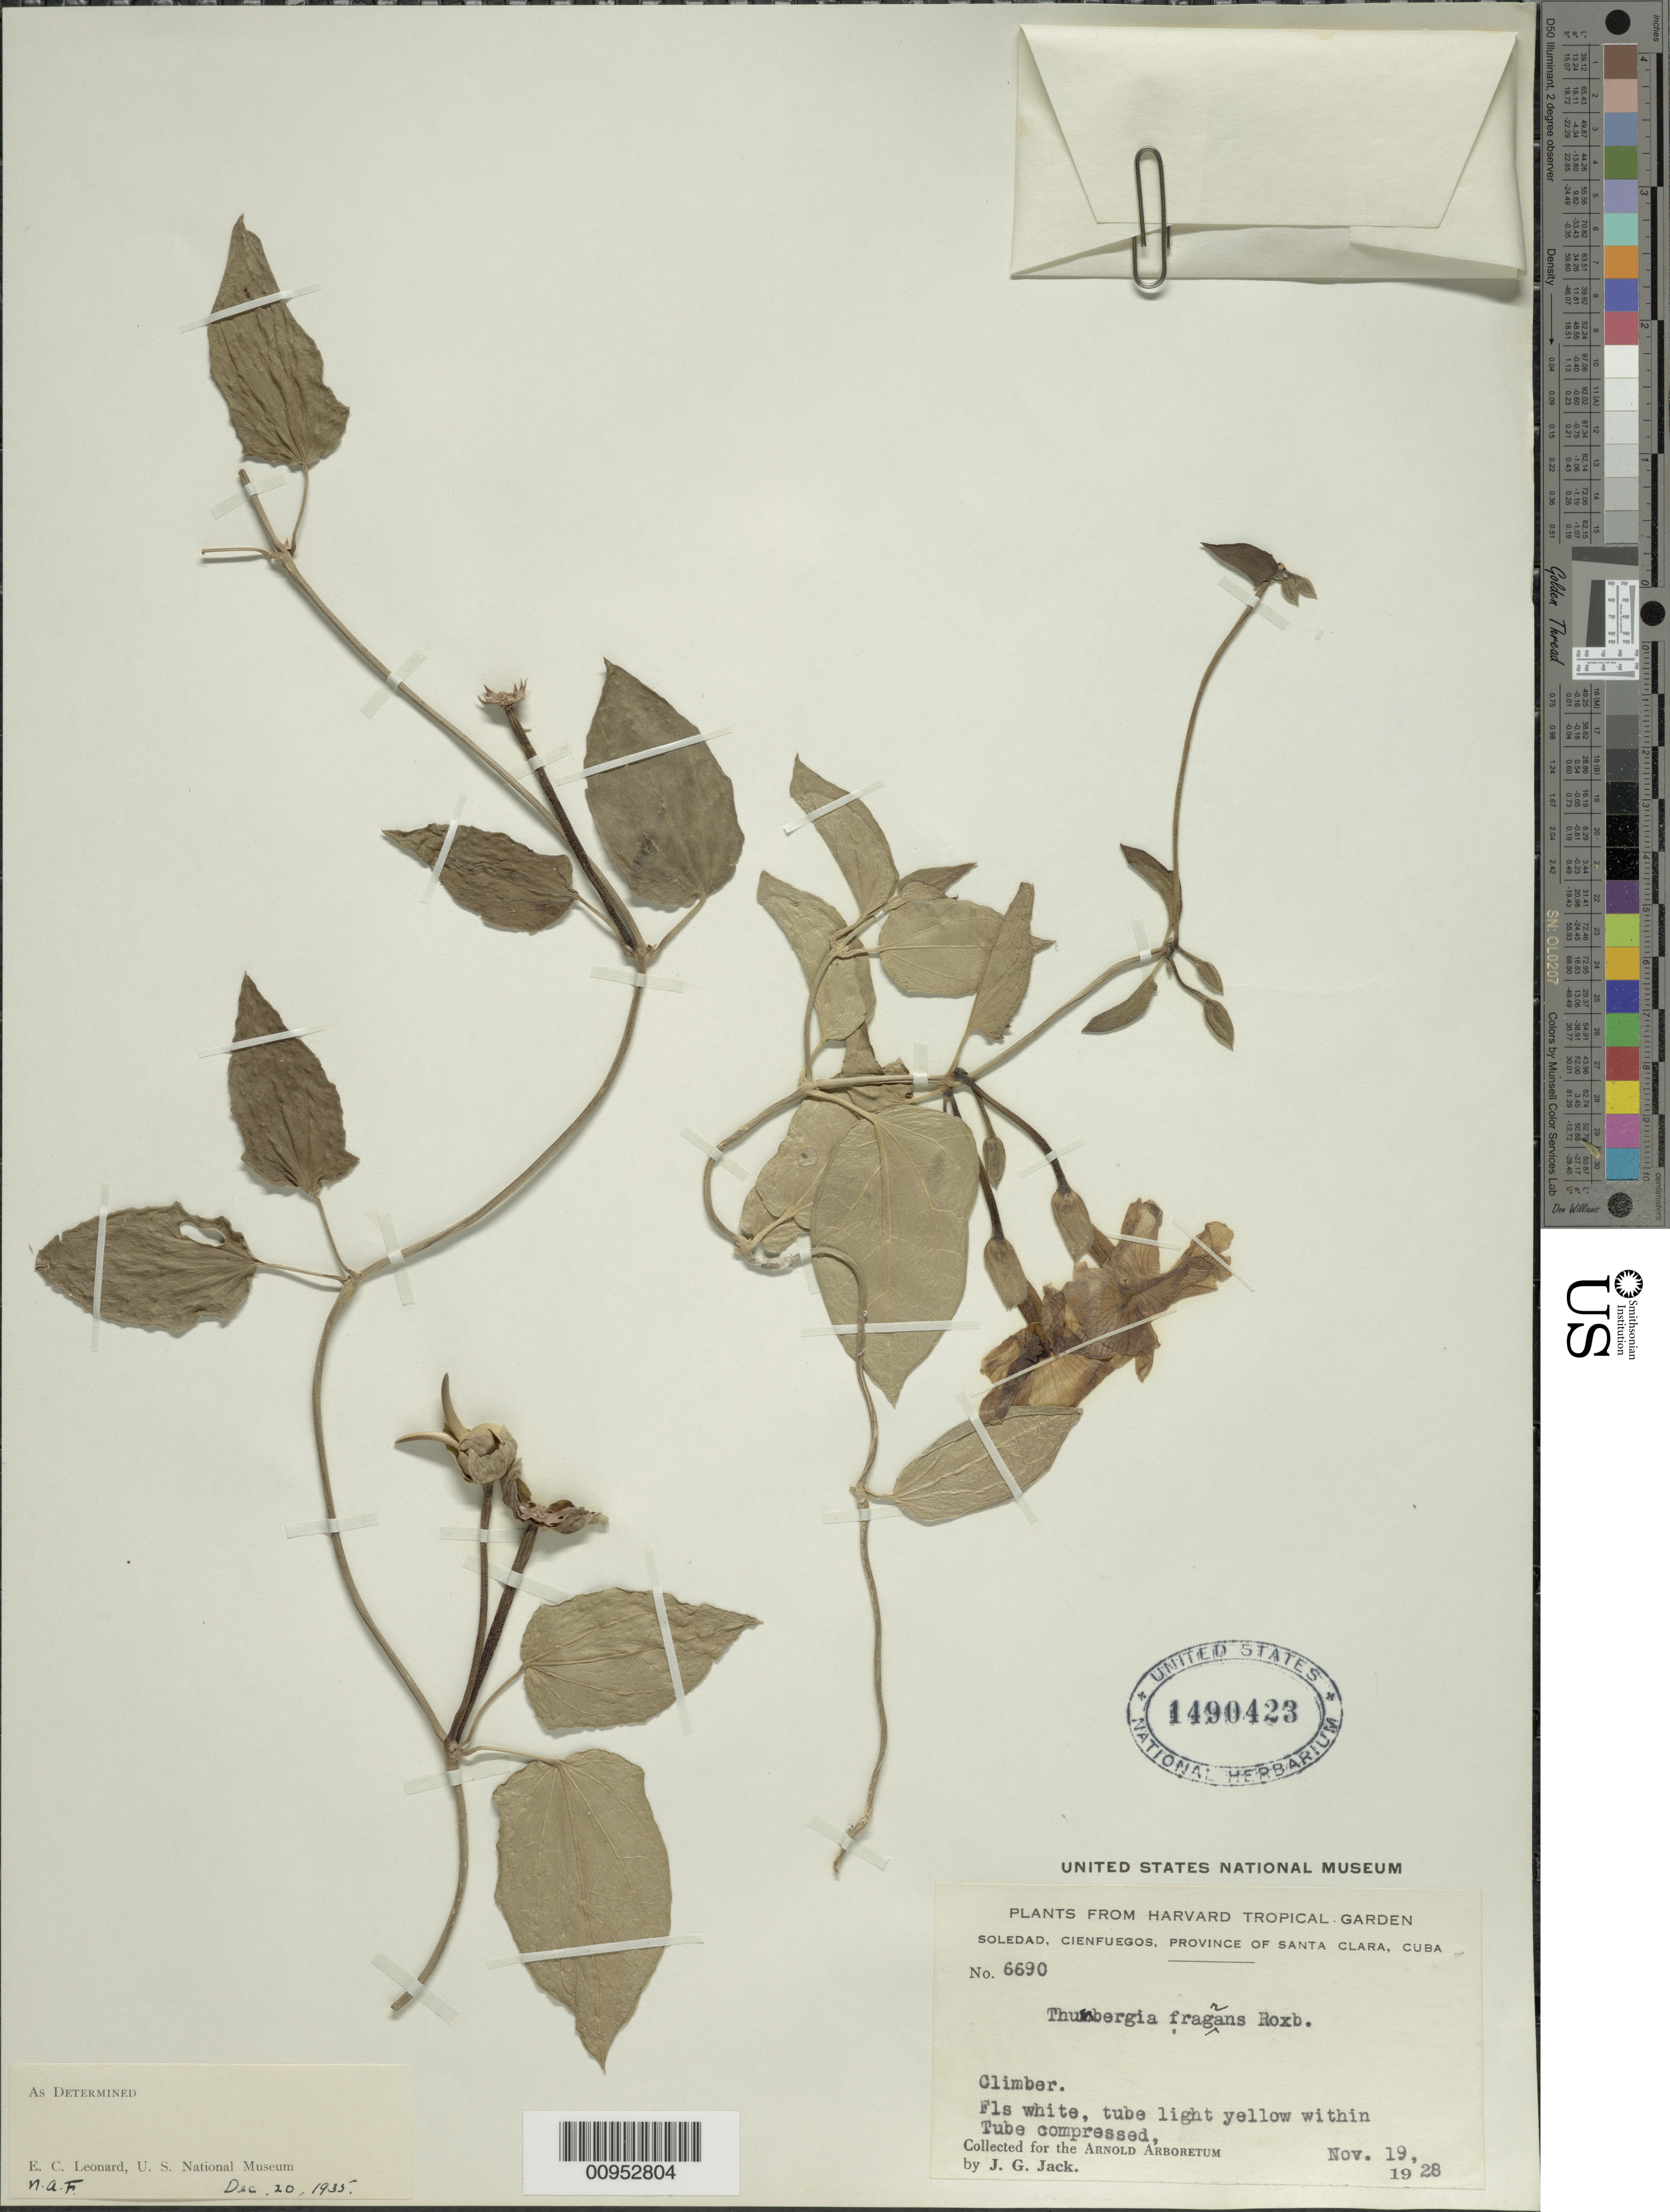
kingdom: Plantae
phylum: Tracheophyta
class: Magnoliopsida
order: Lamiales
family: Acanthaceae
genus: Thunbergia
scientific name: Thunbergia fragrans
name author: Roxb.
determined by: Leonard, Emery C., (US)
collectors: J. G. Jack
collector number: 6690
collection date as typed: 19 Nov 1928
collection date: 1928-11-19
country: Cuba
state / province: Cienfuegos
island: Cuba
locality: Soledad, Cienfuegos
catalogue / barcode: US 1490423